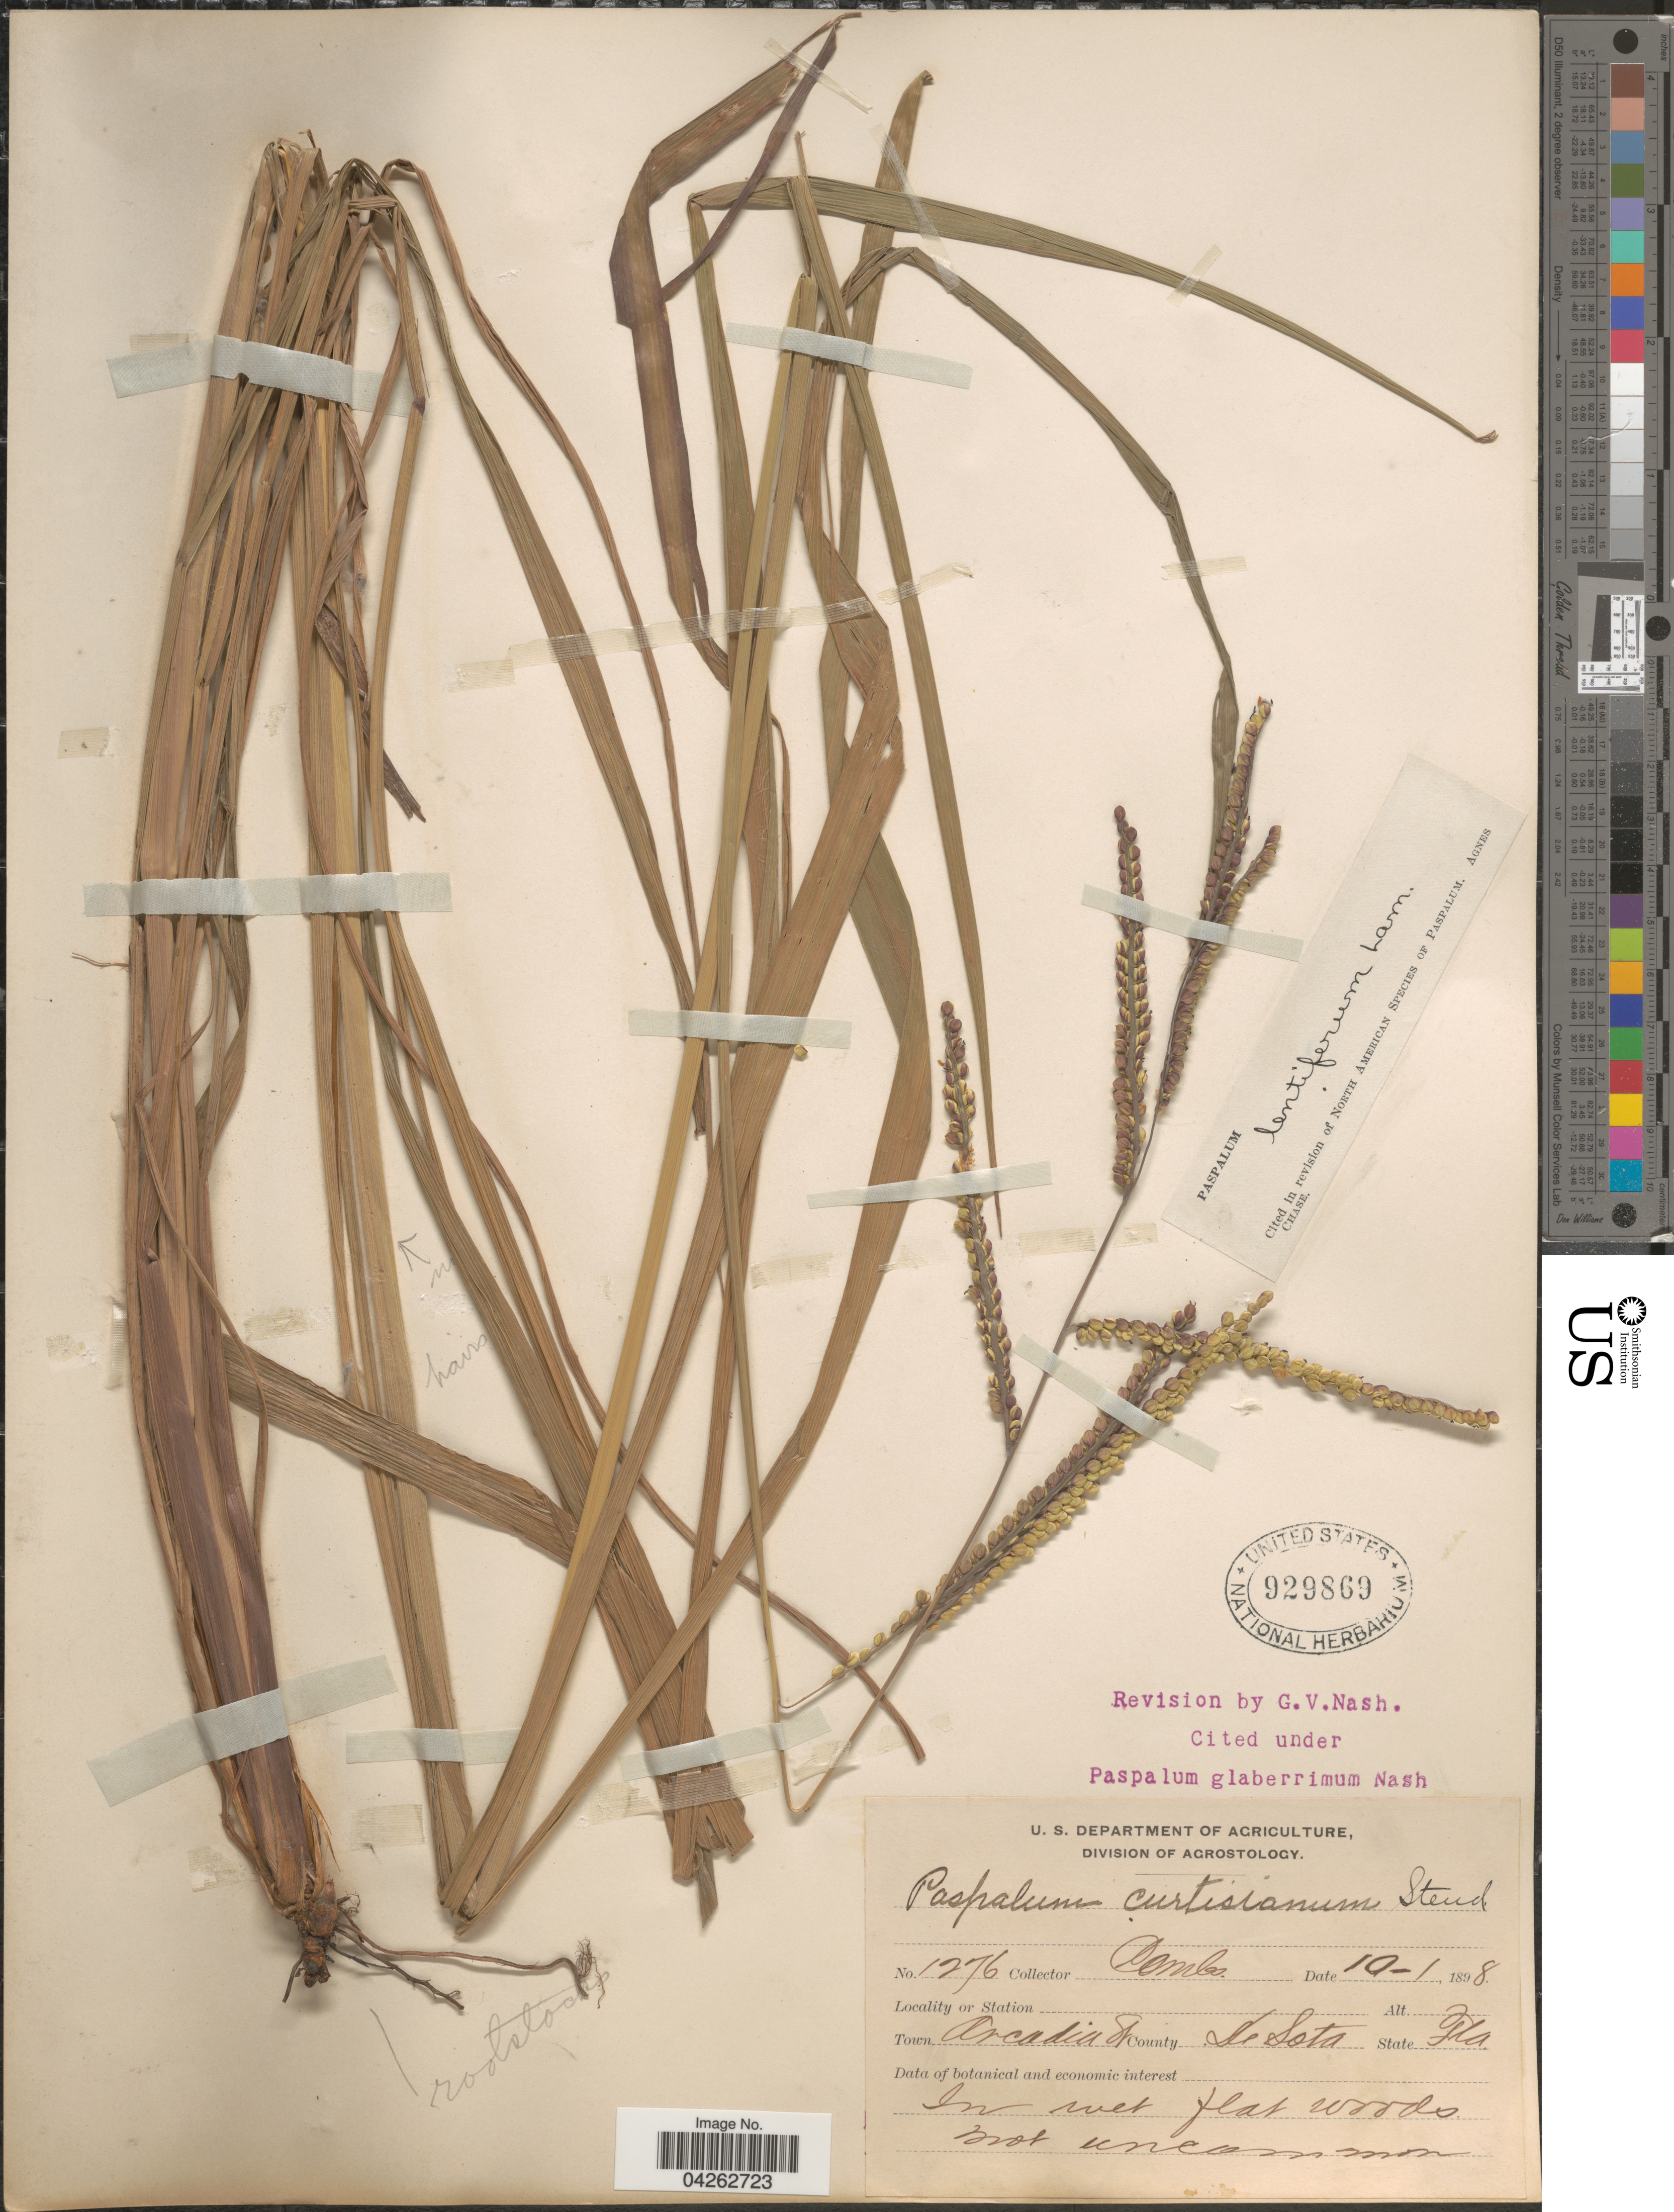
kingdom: Plantae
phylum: Tracheophyta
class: Liliopsida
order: Poales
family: Poaceae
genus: Paspalum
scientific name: Paspalum lentiferum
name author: Lam.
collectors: -. Combs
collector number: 1276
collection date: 1898-10-01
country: United States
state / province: Florida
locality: Town Arcadia St. County De Sota.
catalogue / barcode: US 929869